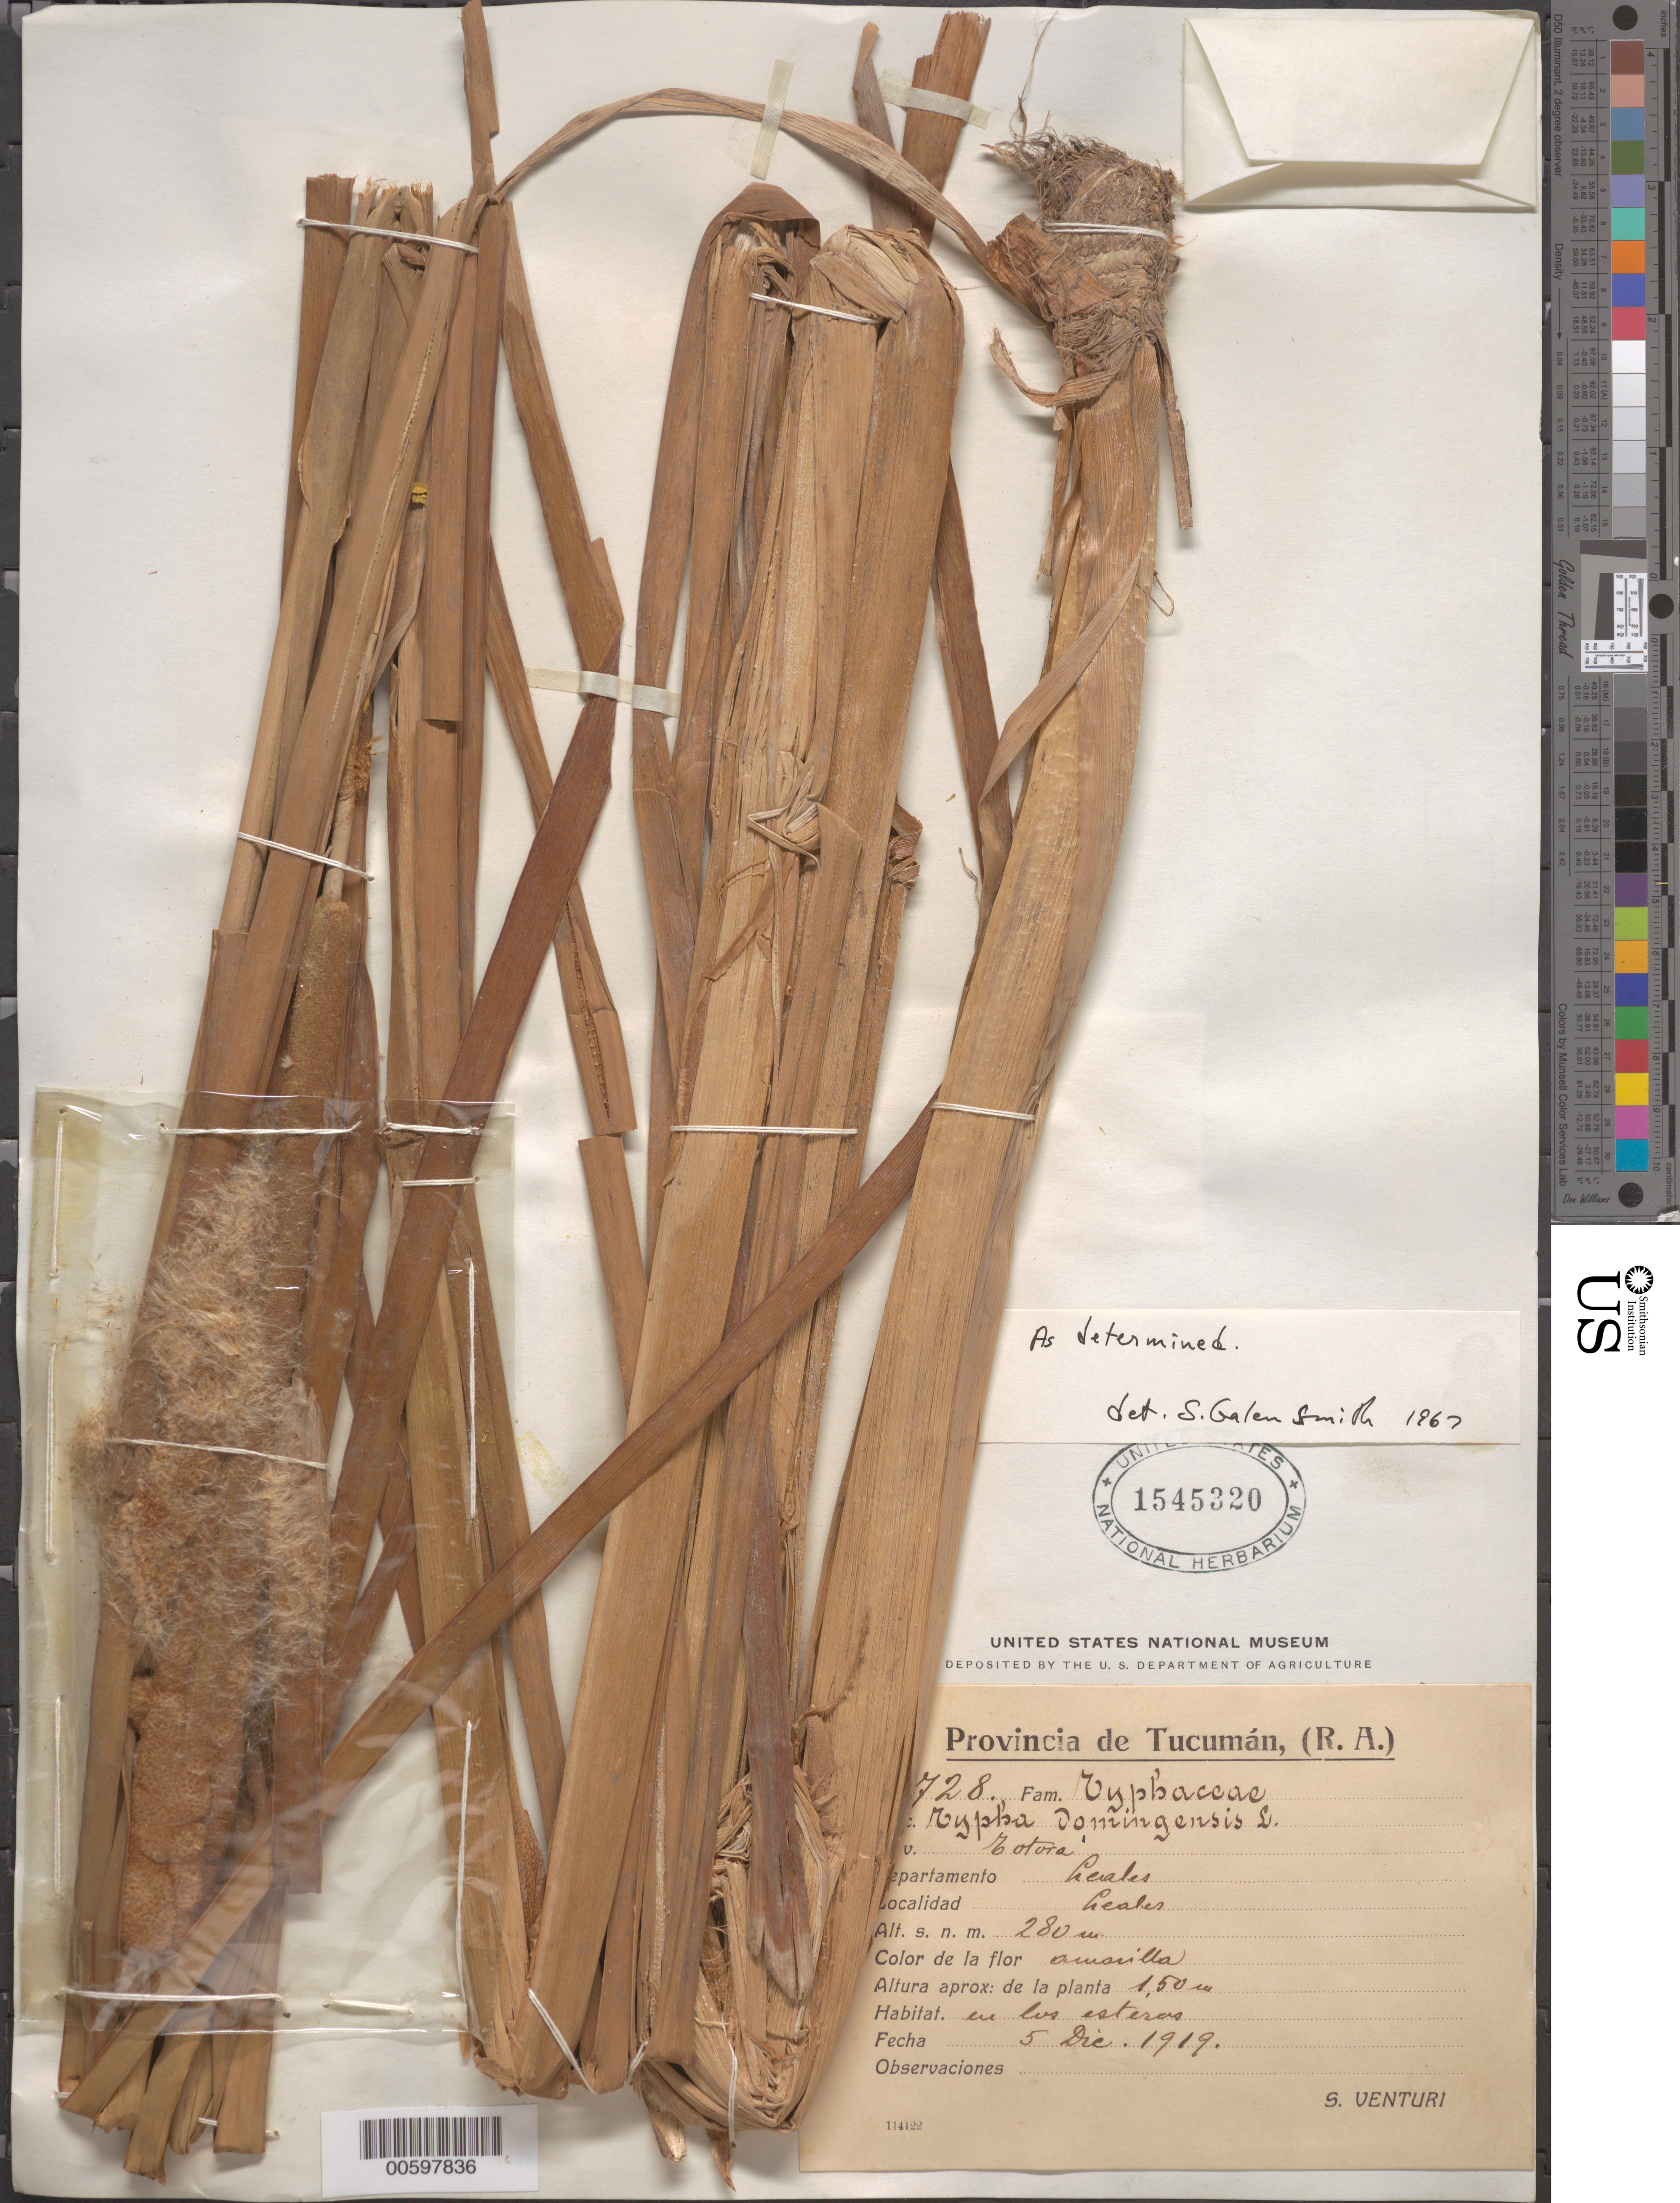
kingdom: Plantae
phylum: Tracheophyta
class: Liliopsida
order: Poales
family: Typhaceae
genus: Typha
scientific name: Typha domingensis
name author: Pers.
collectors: S. Venturi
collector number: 728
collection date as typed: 05 Dec 1919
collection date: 1919-12-05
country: Argentina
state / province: Tucumán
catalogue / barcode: US 1545320